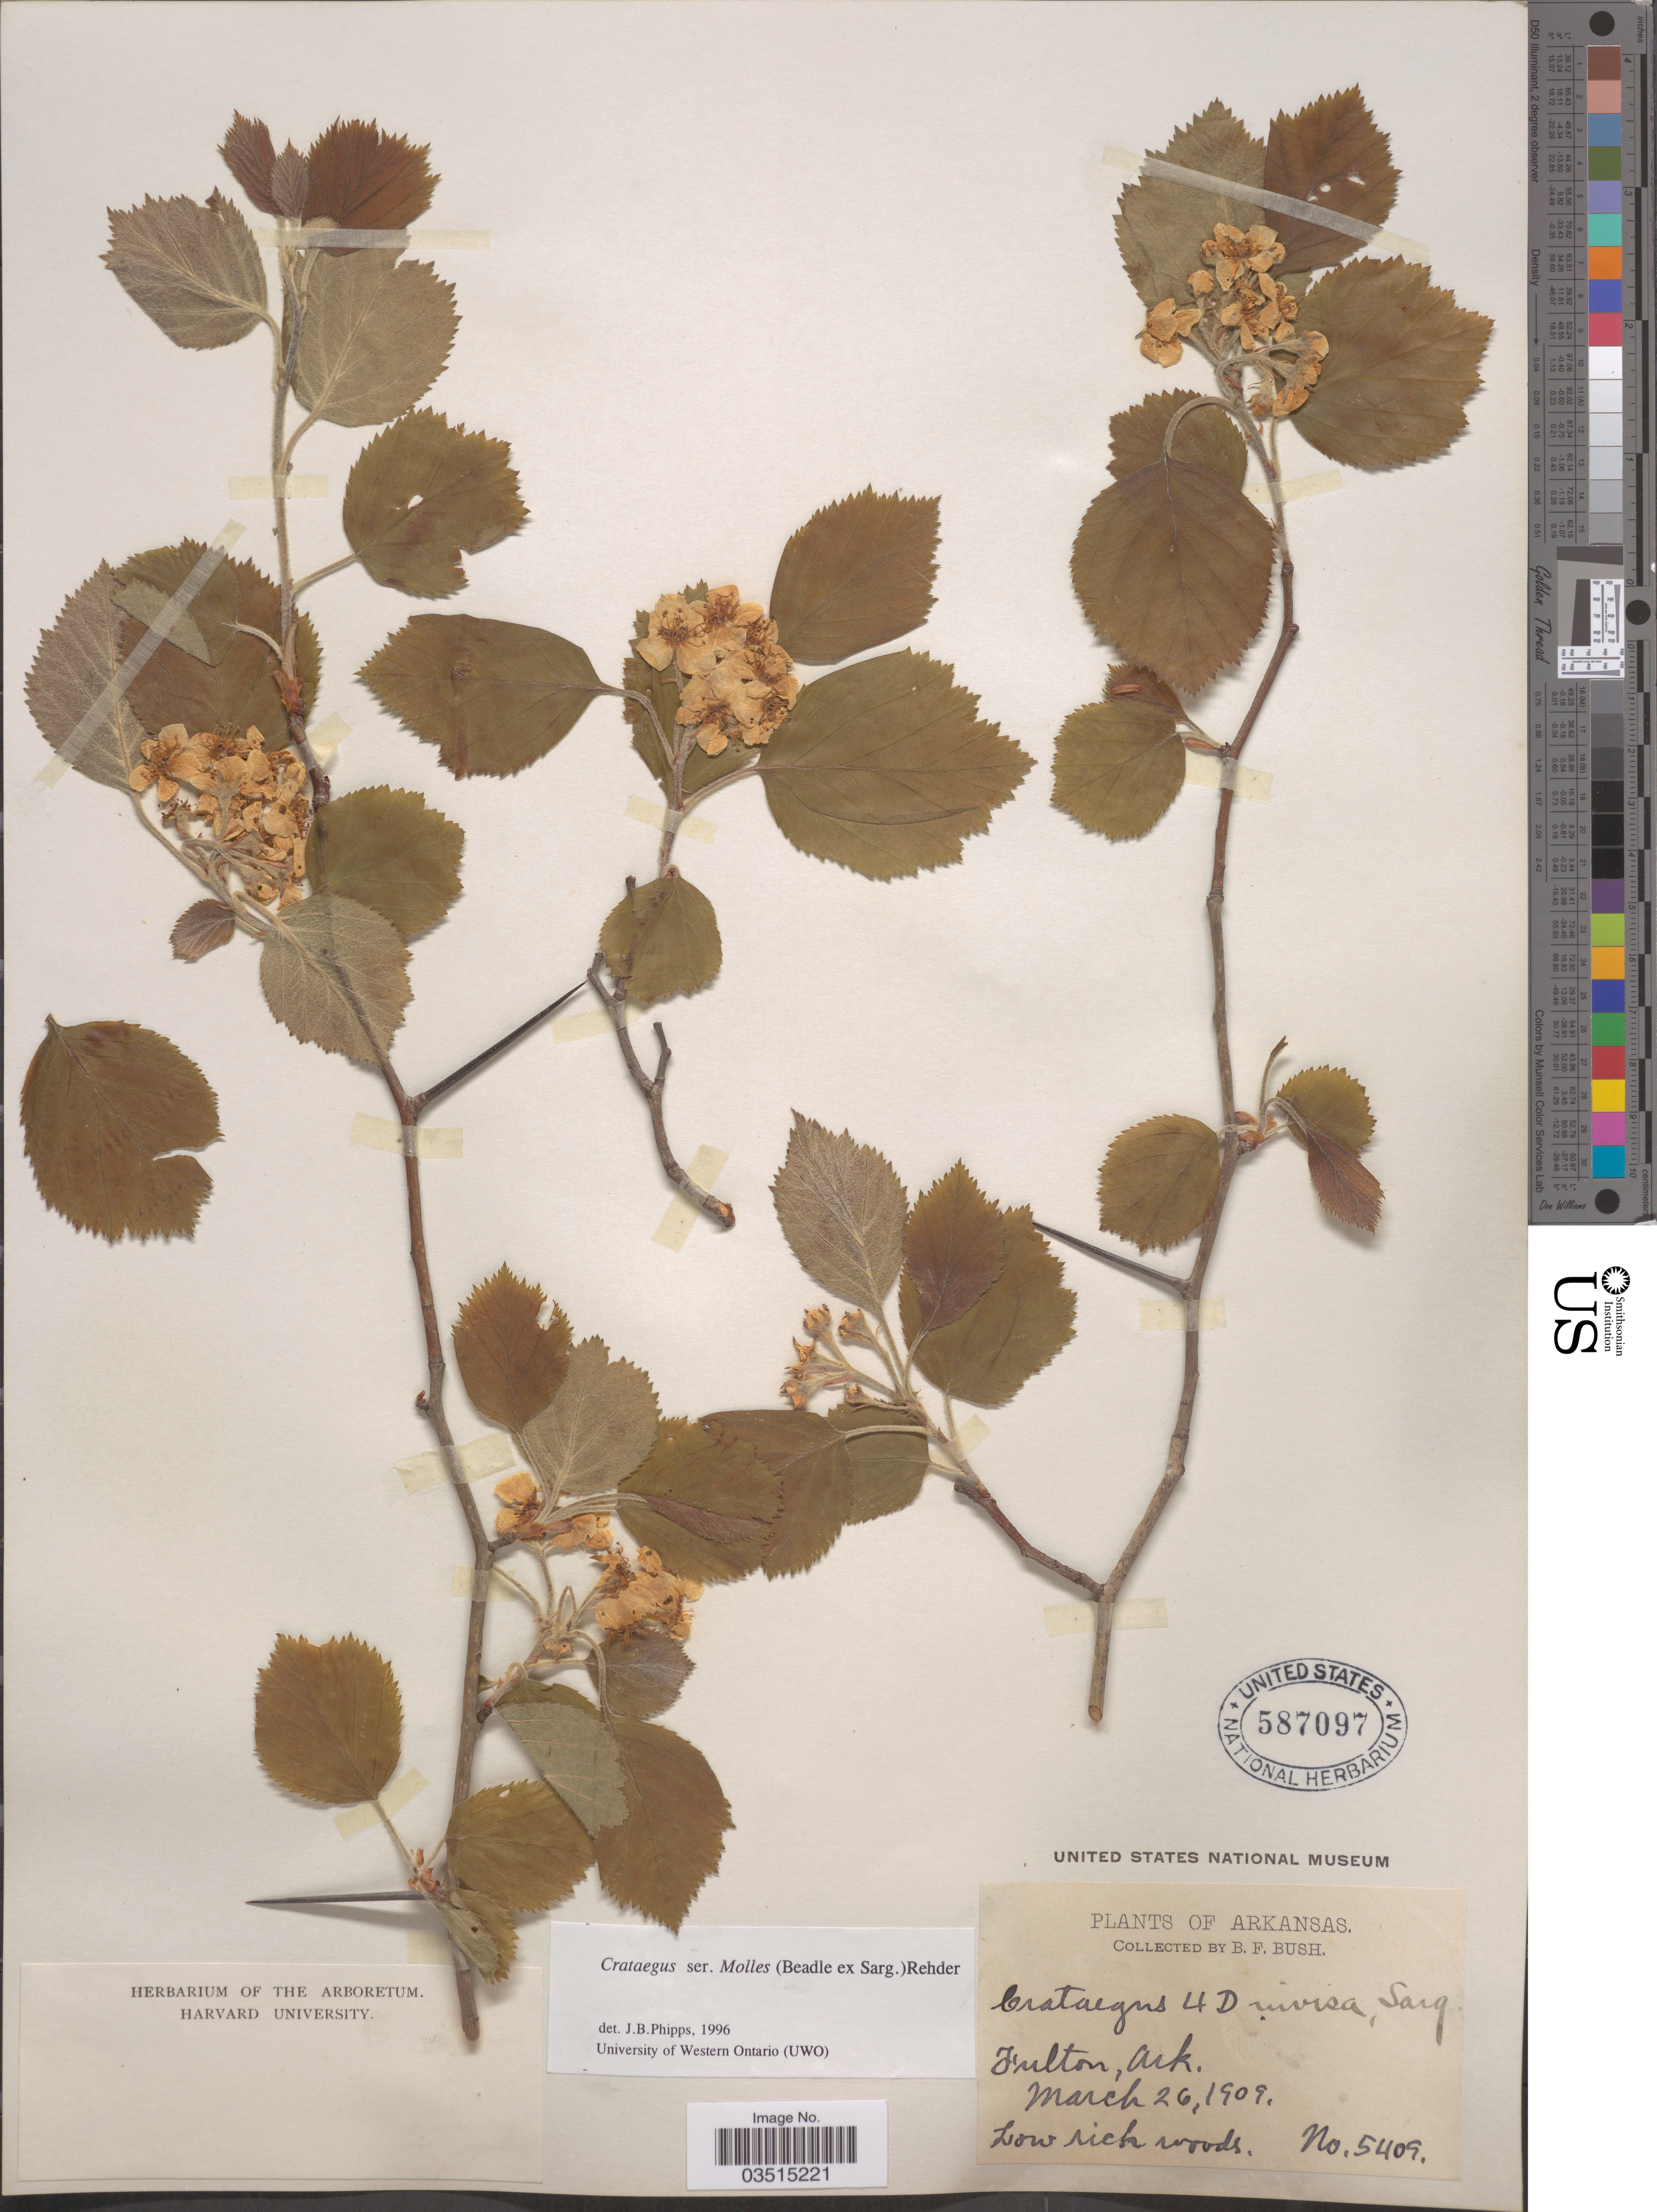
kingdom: Plantae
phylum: Tracheophyta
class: Magnoliopsida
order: Rosales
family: Rosaceae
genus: Crataegus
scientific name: Crataegus invisa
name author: Sarg.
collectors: B. F. Bush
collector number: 5409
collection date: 1909-03-26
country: United States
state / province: Arkansas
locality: Fulton.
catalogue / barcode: US 587097